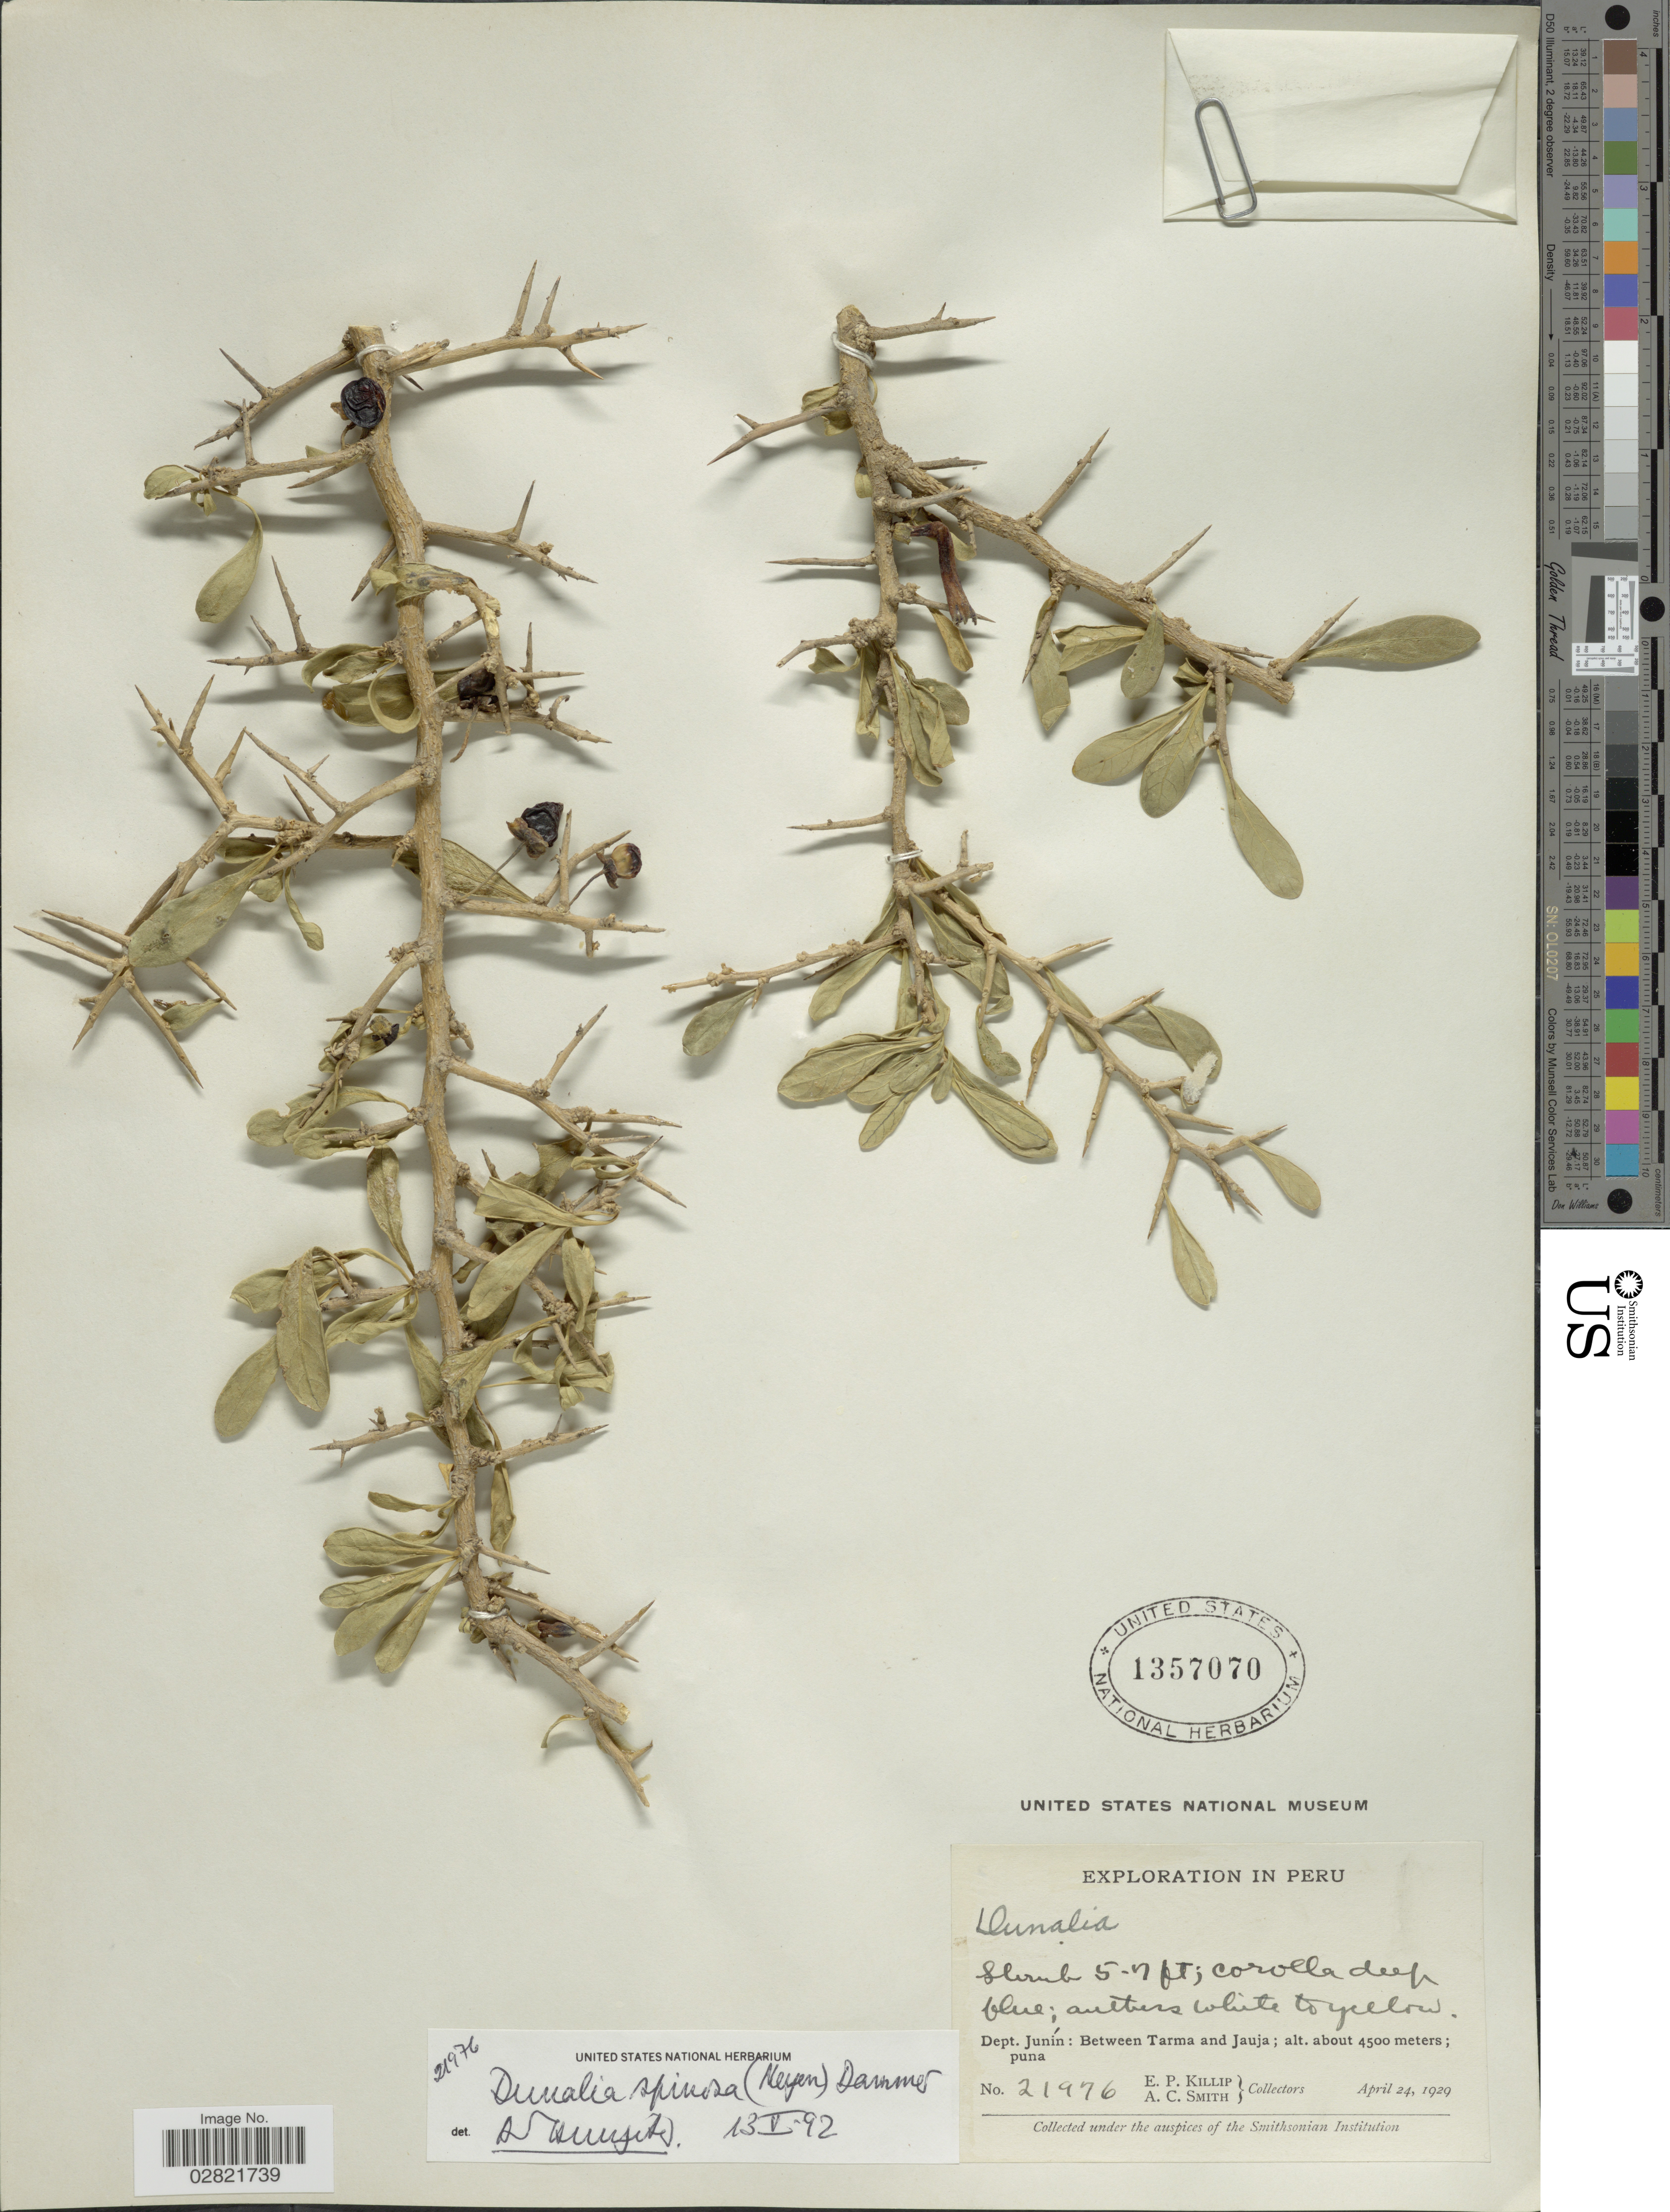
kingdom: Plantae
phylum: Tracheophyta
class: Magnoliopsida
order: Solanales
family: Solanaceae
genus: Dunalia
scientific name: Dunalia spinosa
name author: (Meyen) Dammer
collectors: E. P. Killip & A. C. Smith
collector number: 21976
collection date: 1929-04-24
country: Peru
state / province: Junín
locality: Dept. Junín: Between Tarma and Jauja.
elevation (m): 4500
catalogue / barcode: US 1357070